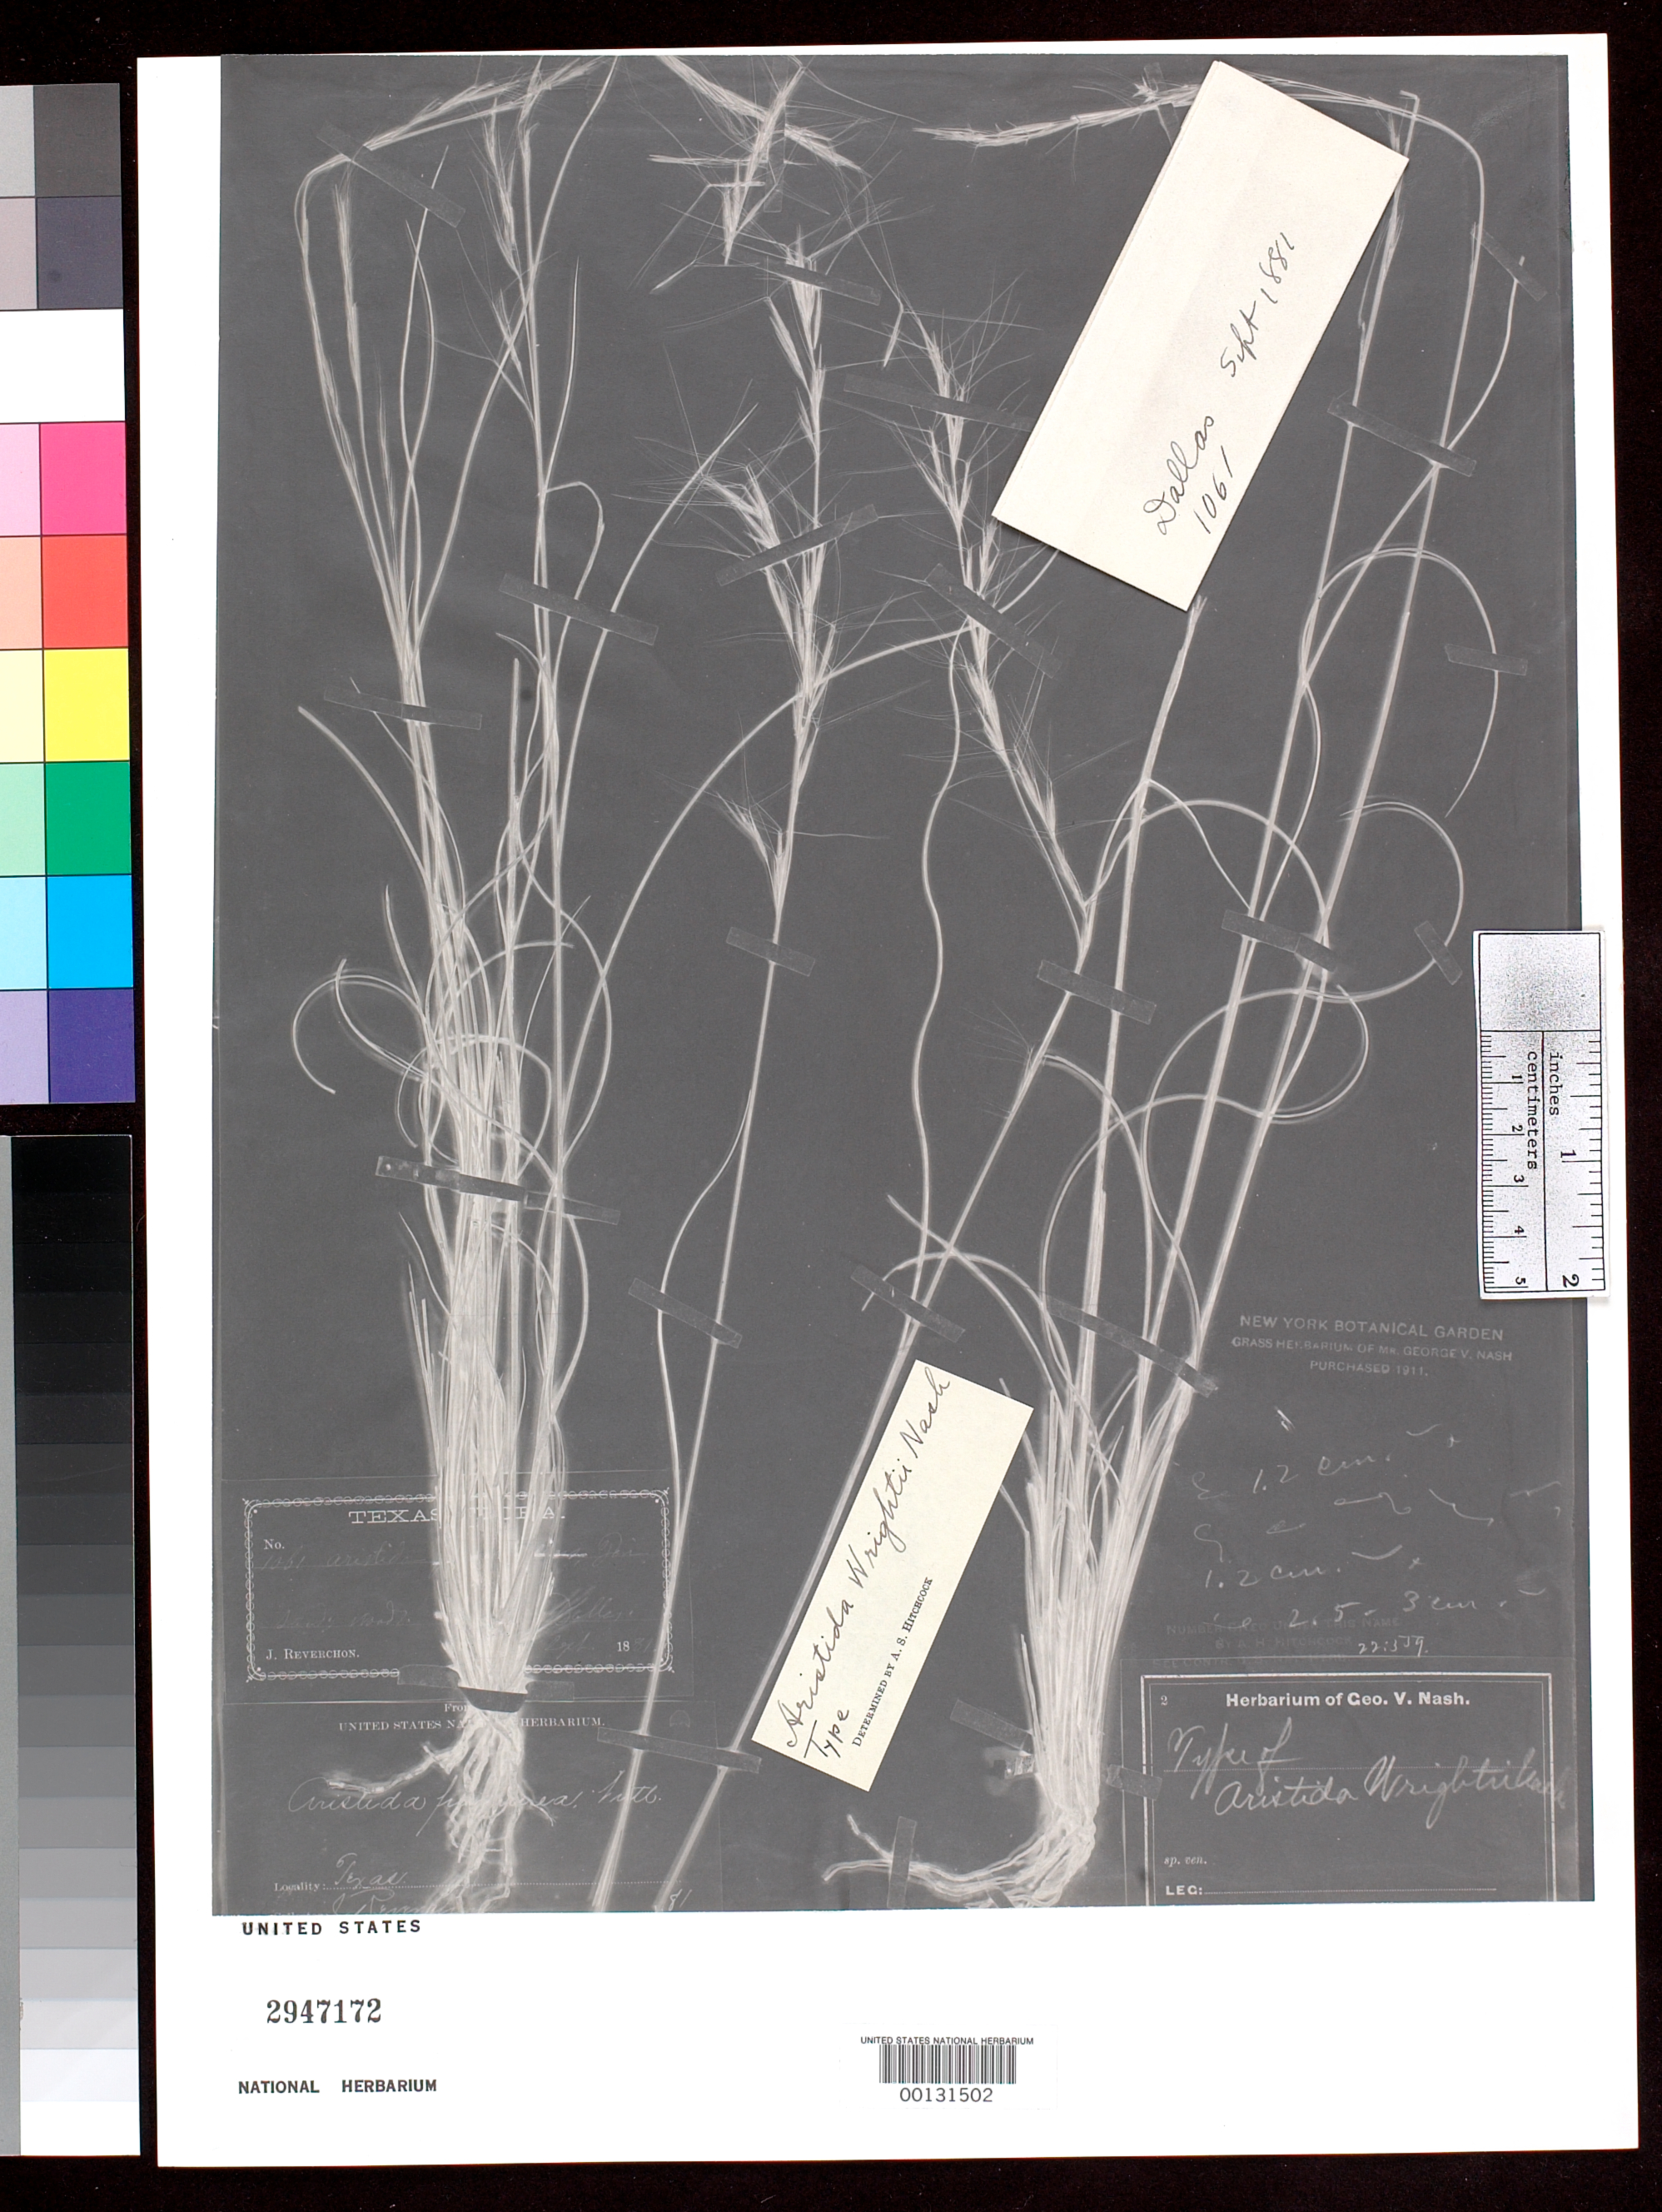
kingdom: Plantae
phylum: Tracheophyta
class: Liliopsida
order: Poales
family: Poaceae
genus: Aristida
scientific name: Aristida wrightii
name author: Nash in Small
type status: Type Fragment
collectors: J. Reverchon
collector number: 1061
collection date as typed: Sep 1881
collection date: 1881-09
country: United States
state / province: Texas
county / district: Dallas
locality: Dallas.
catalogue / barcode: US 2947172